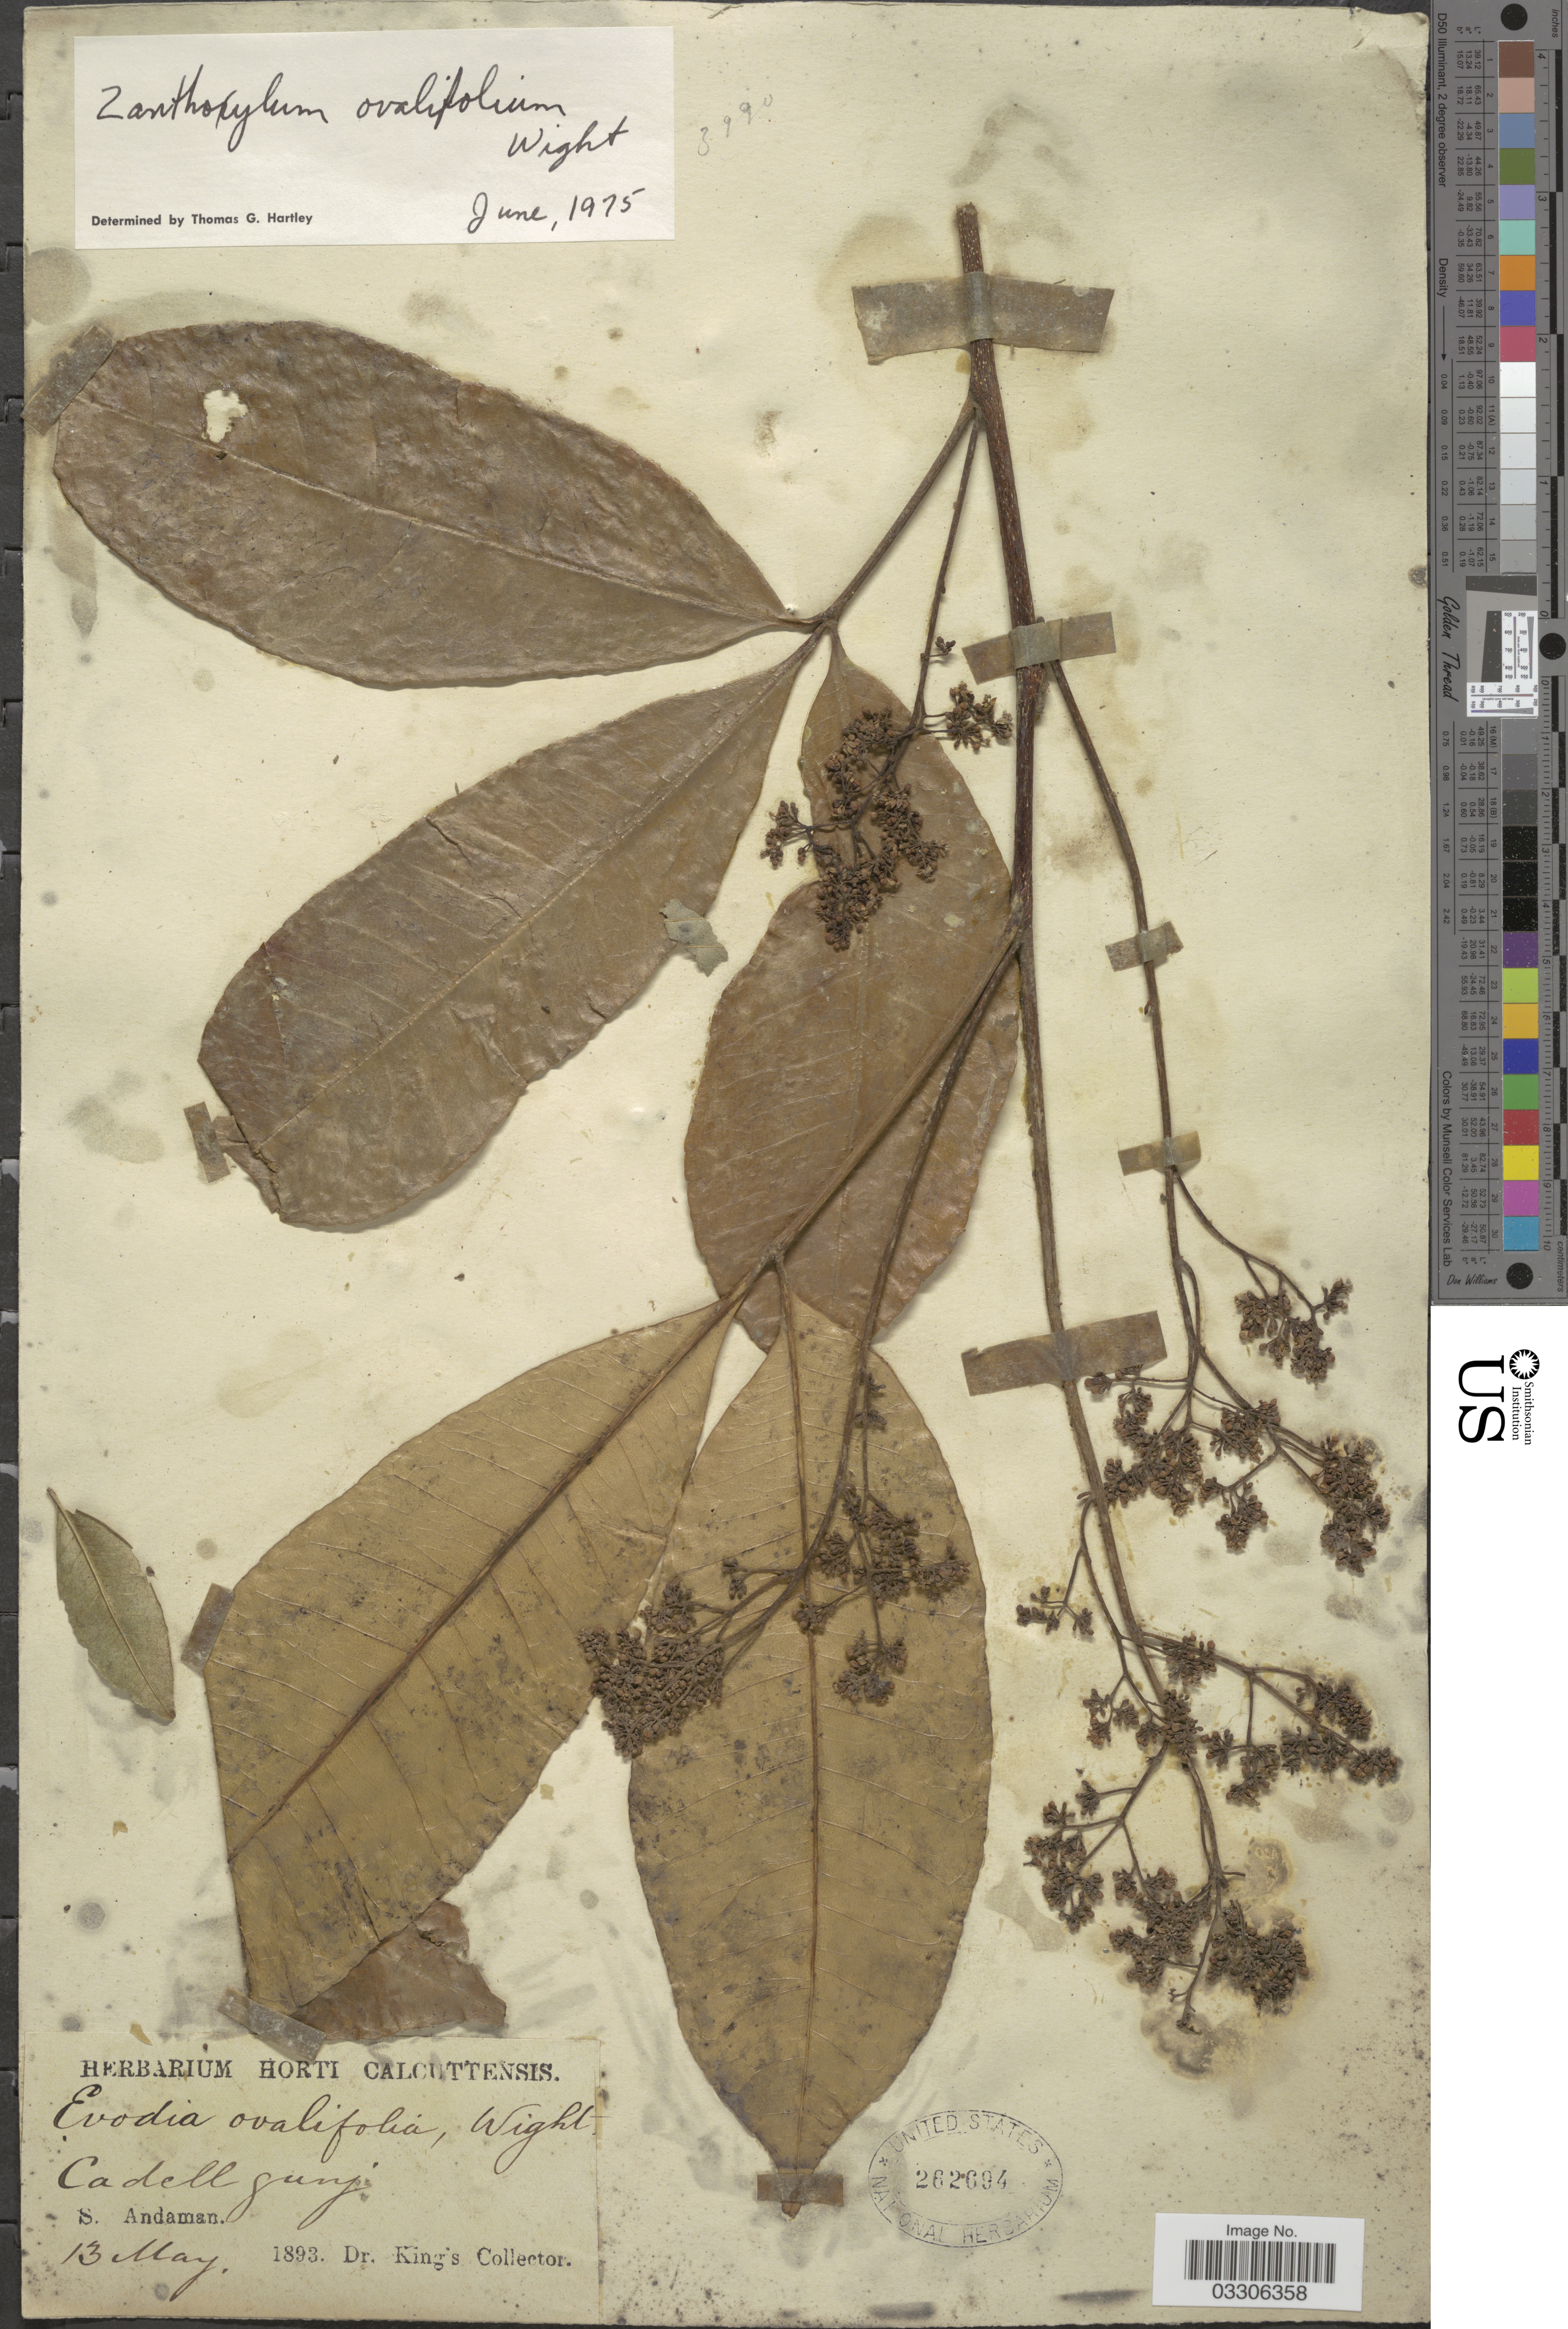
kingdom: Plantae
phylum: Tracheophyta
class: Magnoliopsida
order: Sapindales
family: Rutaceae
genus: Zanthoxylum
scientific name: Zanthoxylum ovalifolium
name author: Wight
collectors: Dr. King's collector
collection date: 1893-05-13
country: India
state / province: Andaman and Nicobar Islands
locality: Cadell gunj, S. Andaman.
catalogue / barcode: US 262694